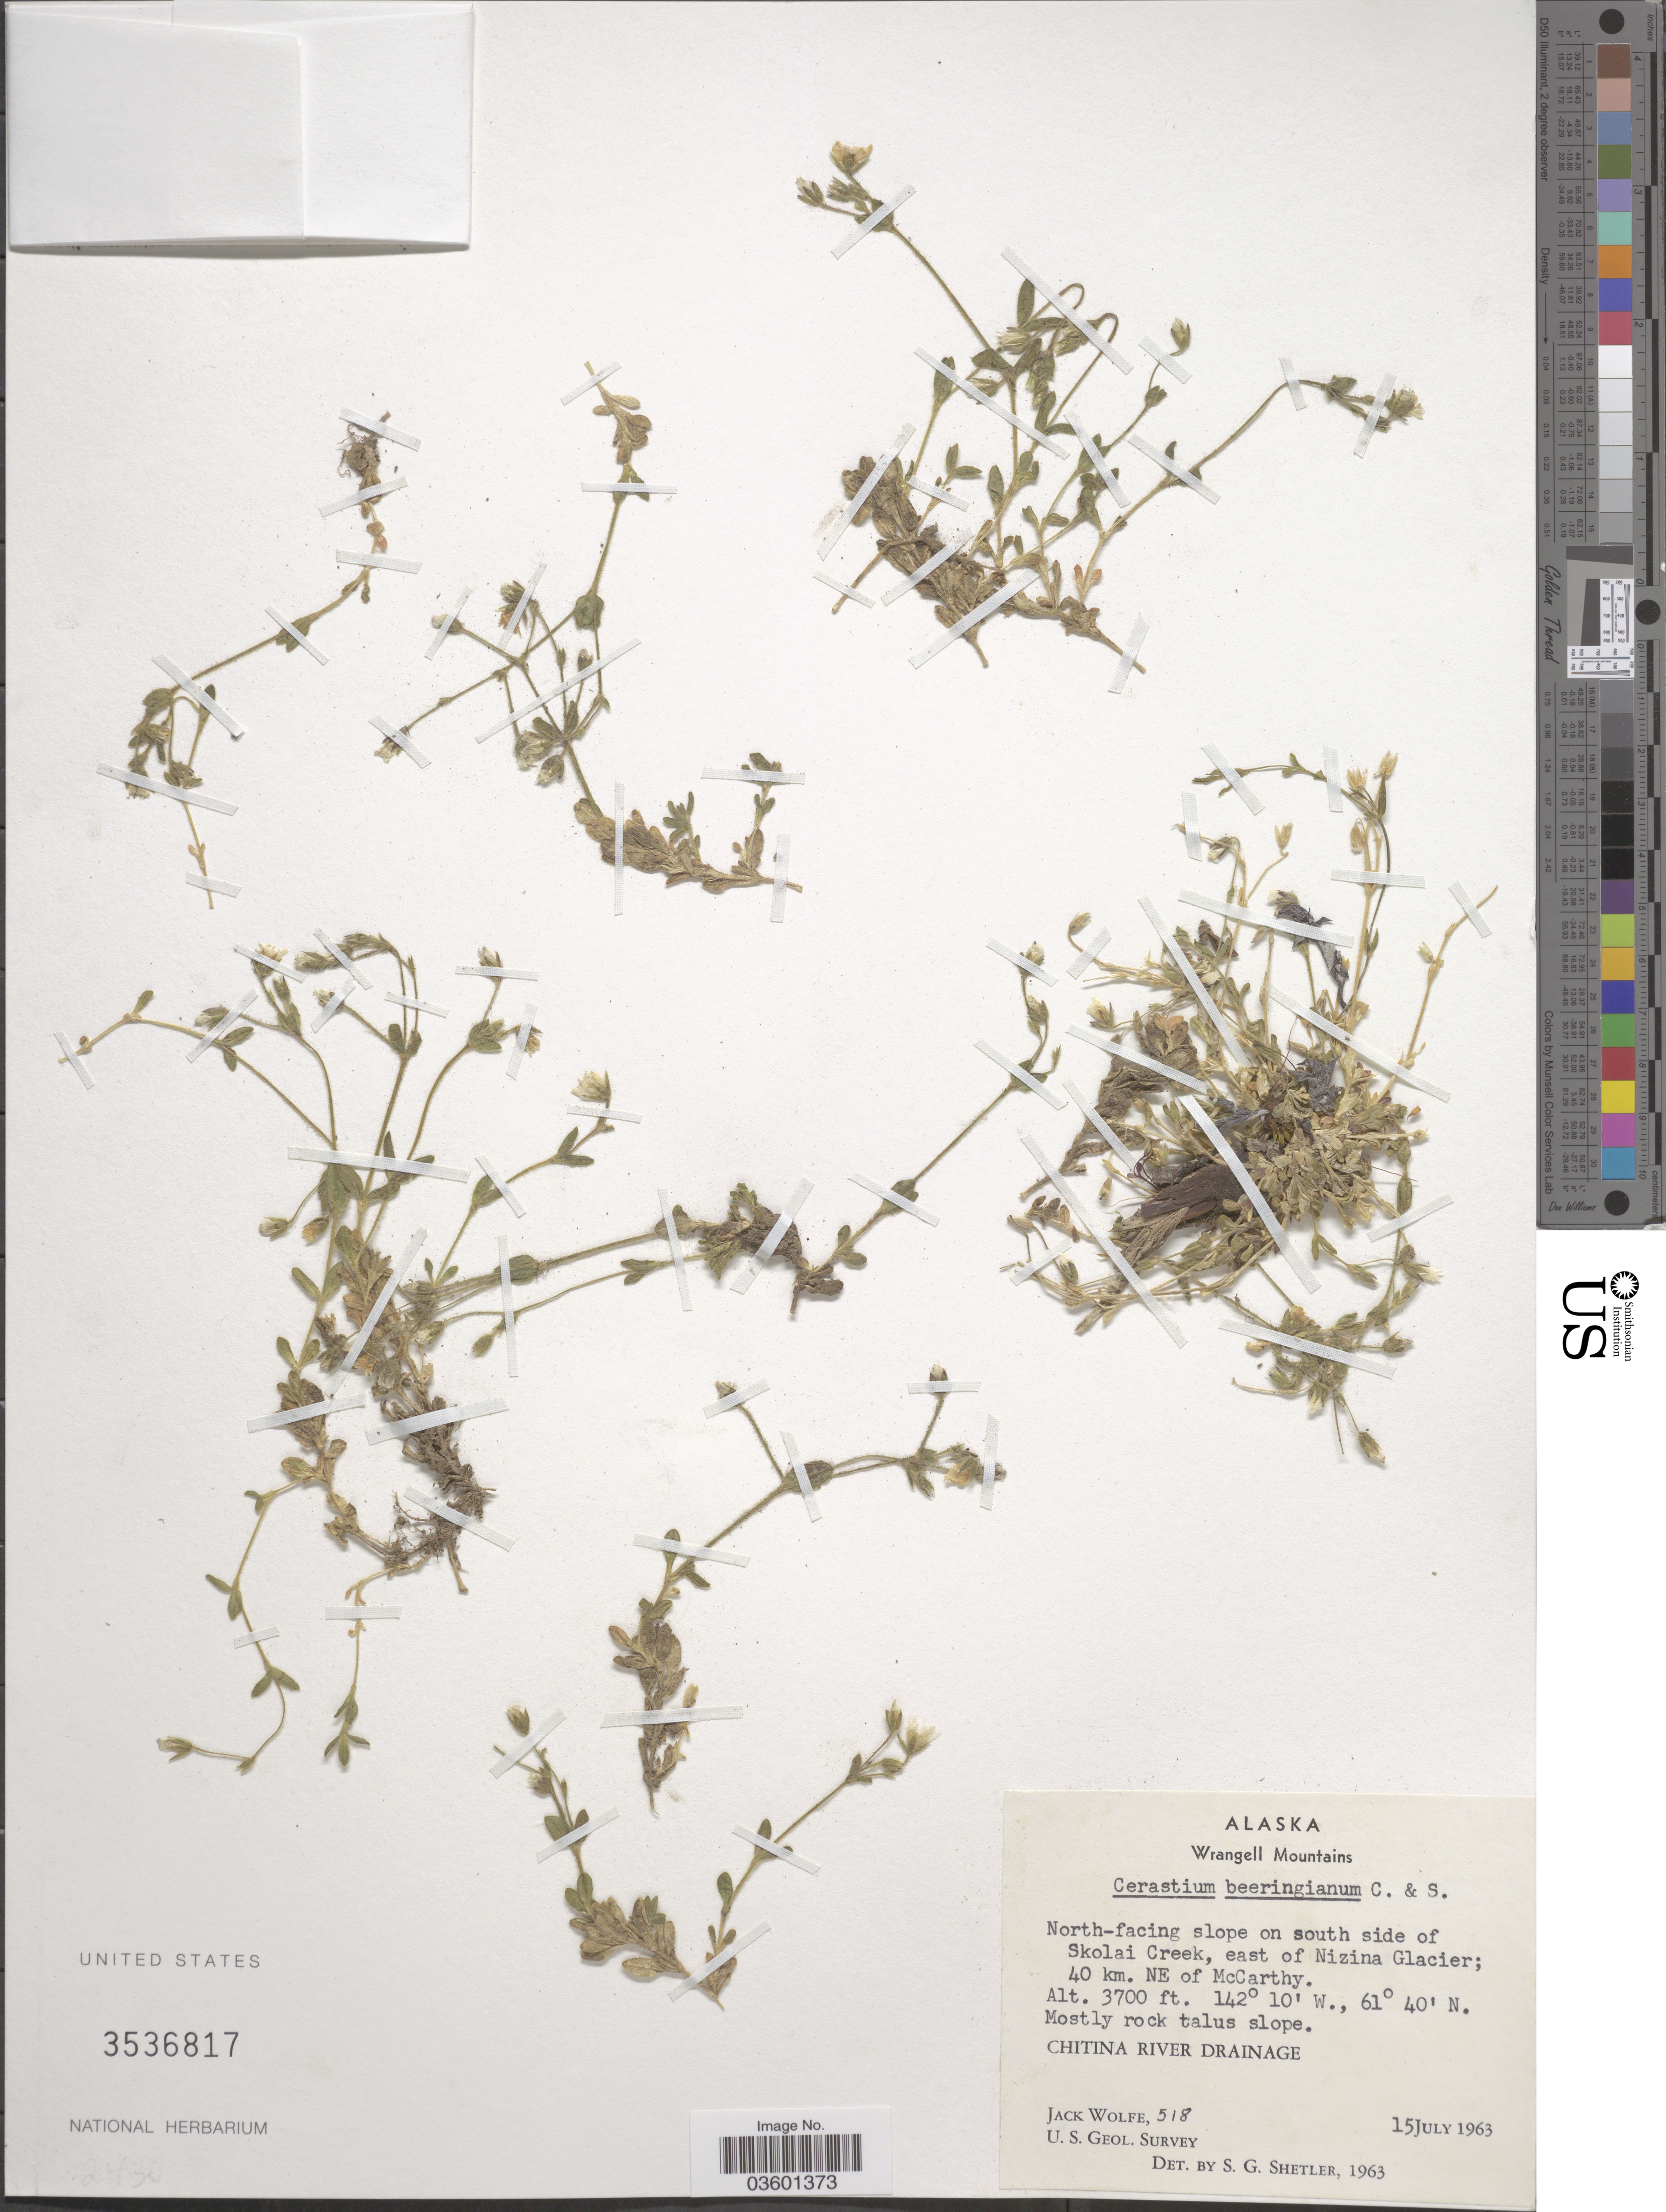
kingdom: Plantae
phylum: Tracheophyta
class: Magnoliopsida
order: Caryophyllales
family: Caryophyllaceae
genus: Cerastium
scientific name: Cerastium beeringianum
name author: Cham. & Schltdl.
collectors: J. Wolfe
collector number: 518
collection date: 1963-07-15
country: United States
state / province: Alaska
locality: Wrangell Mountains. North-facing slope on south side of Skolai Creek, east of Nizina Glacier; 40 km. NE of McCarthy. Chitina River Drainage.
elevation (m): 1128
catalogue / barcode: US 3536817